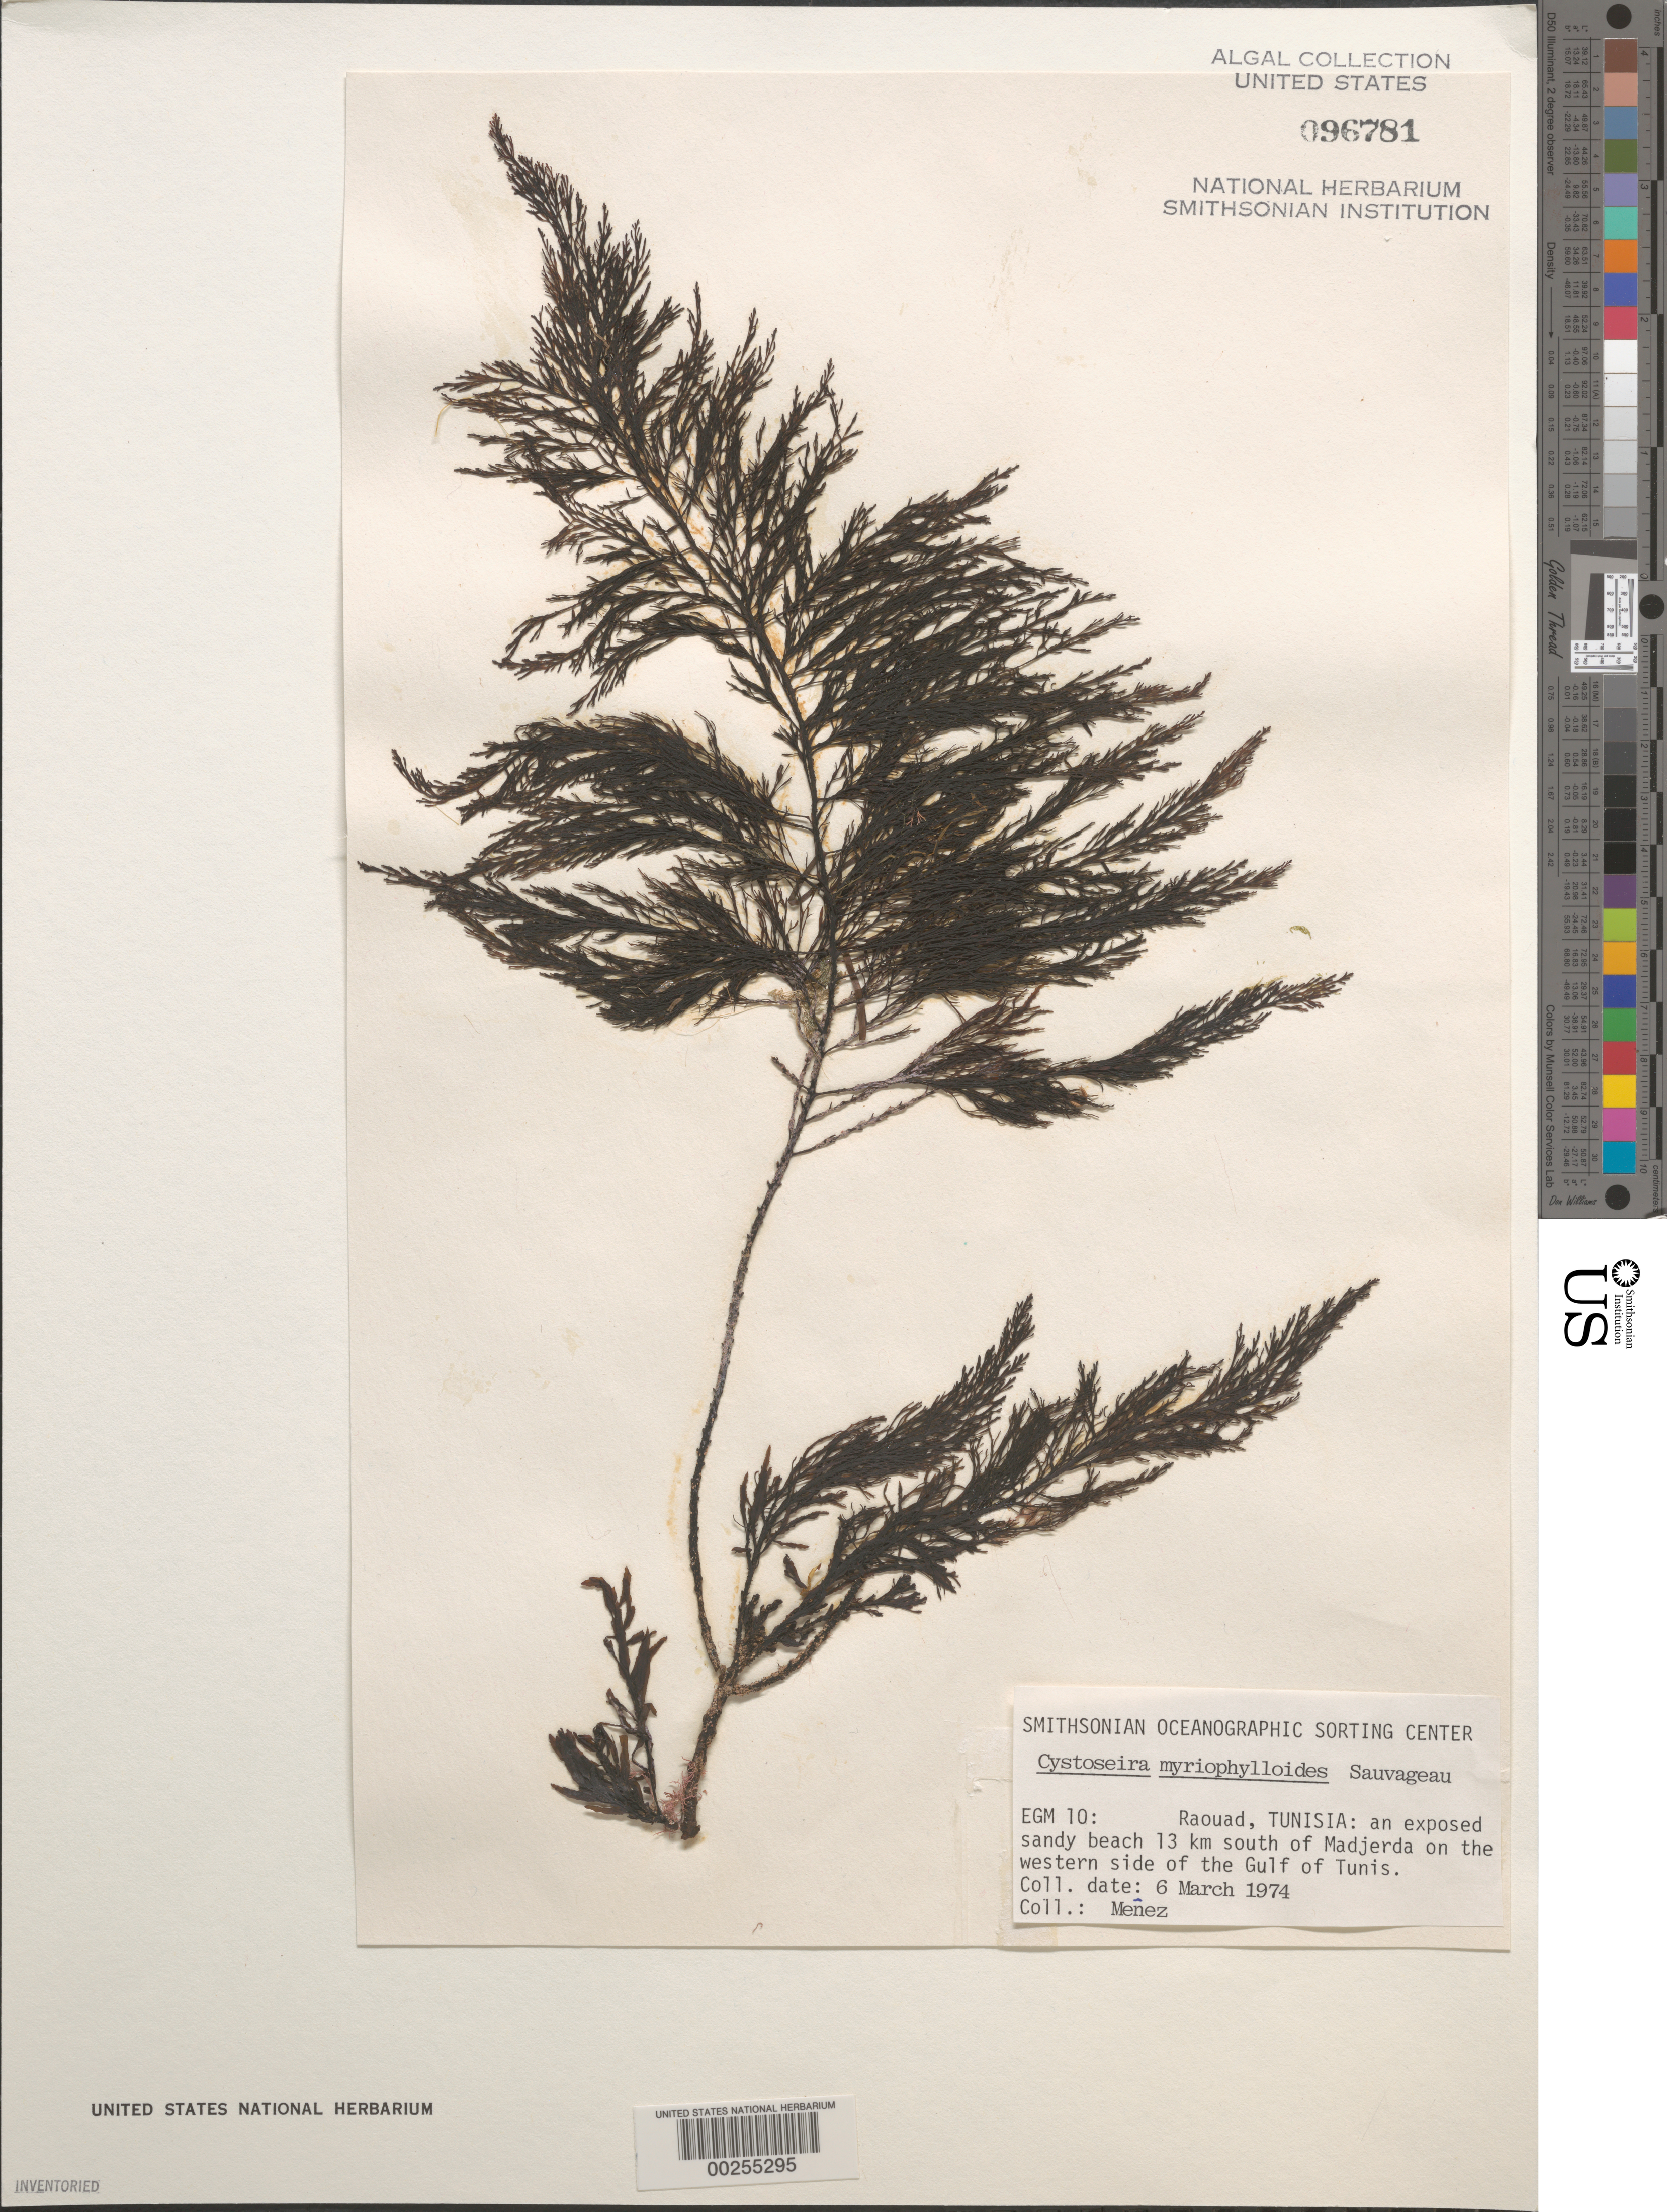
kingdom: Chromista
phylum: Ochrophyta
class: Phaeophyceae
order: Fucales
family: Sargassaceae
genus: Cystoseira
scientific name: Cystoseira humilis var. myriophylloides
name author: (Sauvageau) J.H.Price & D.M. John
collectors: Meñez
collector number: EGM 10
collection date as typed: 06 Mar 1974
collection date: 1974-03-06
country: Tunisia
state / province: Tunis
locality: Raouad, 13 km south of madjerda, gulf of tunis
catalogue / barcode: US 96781